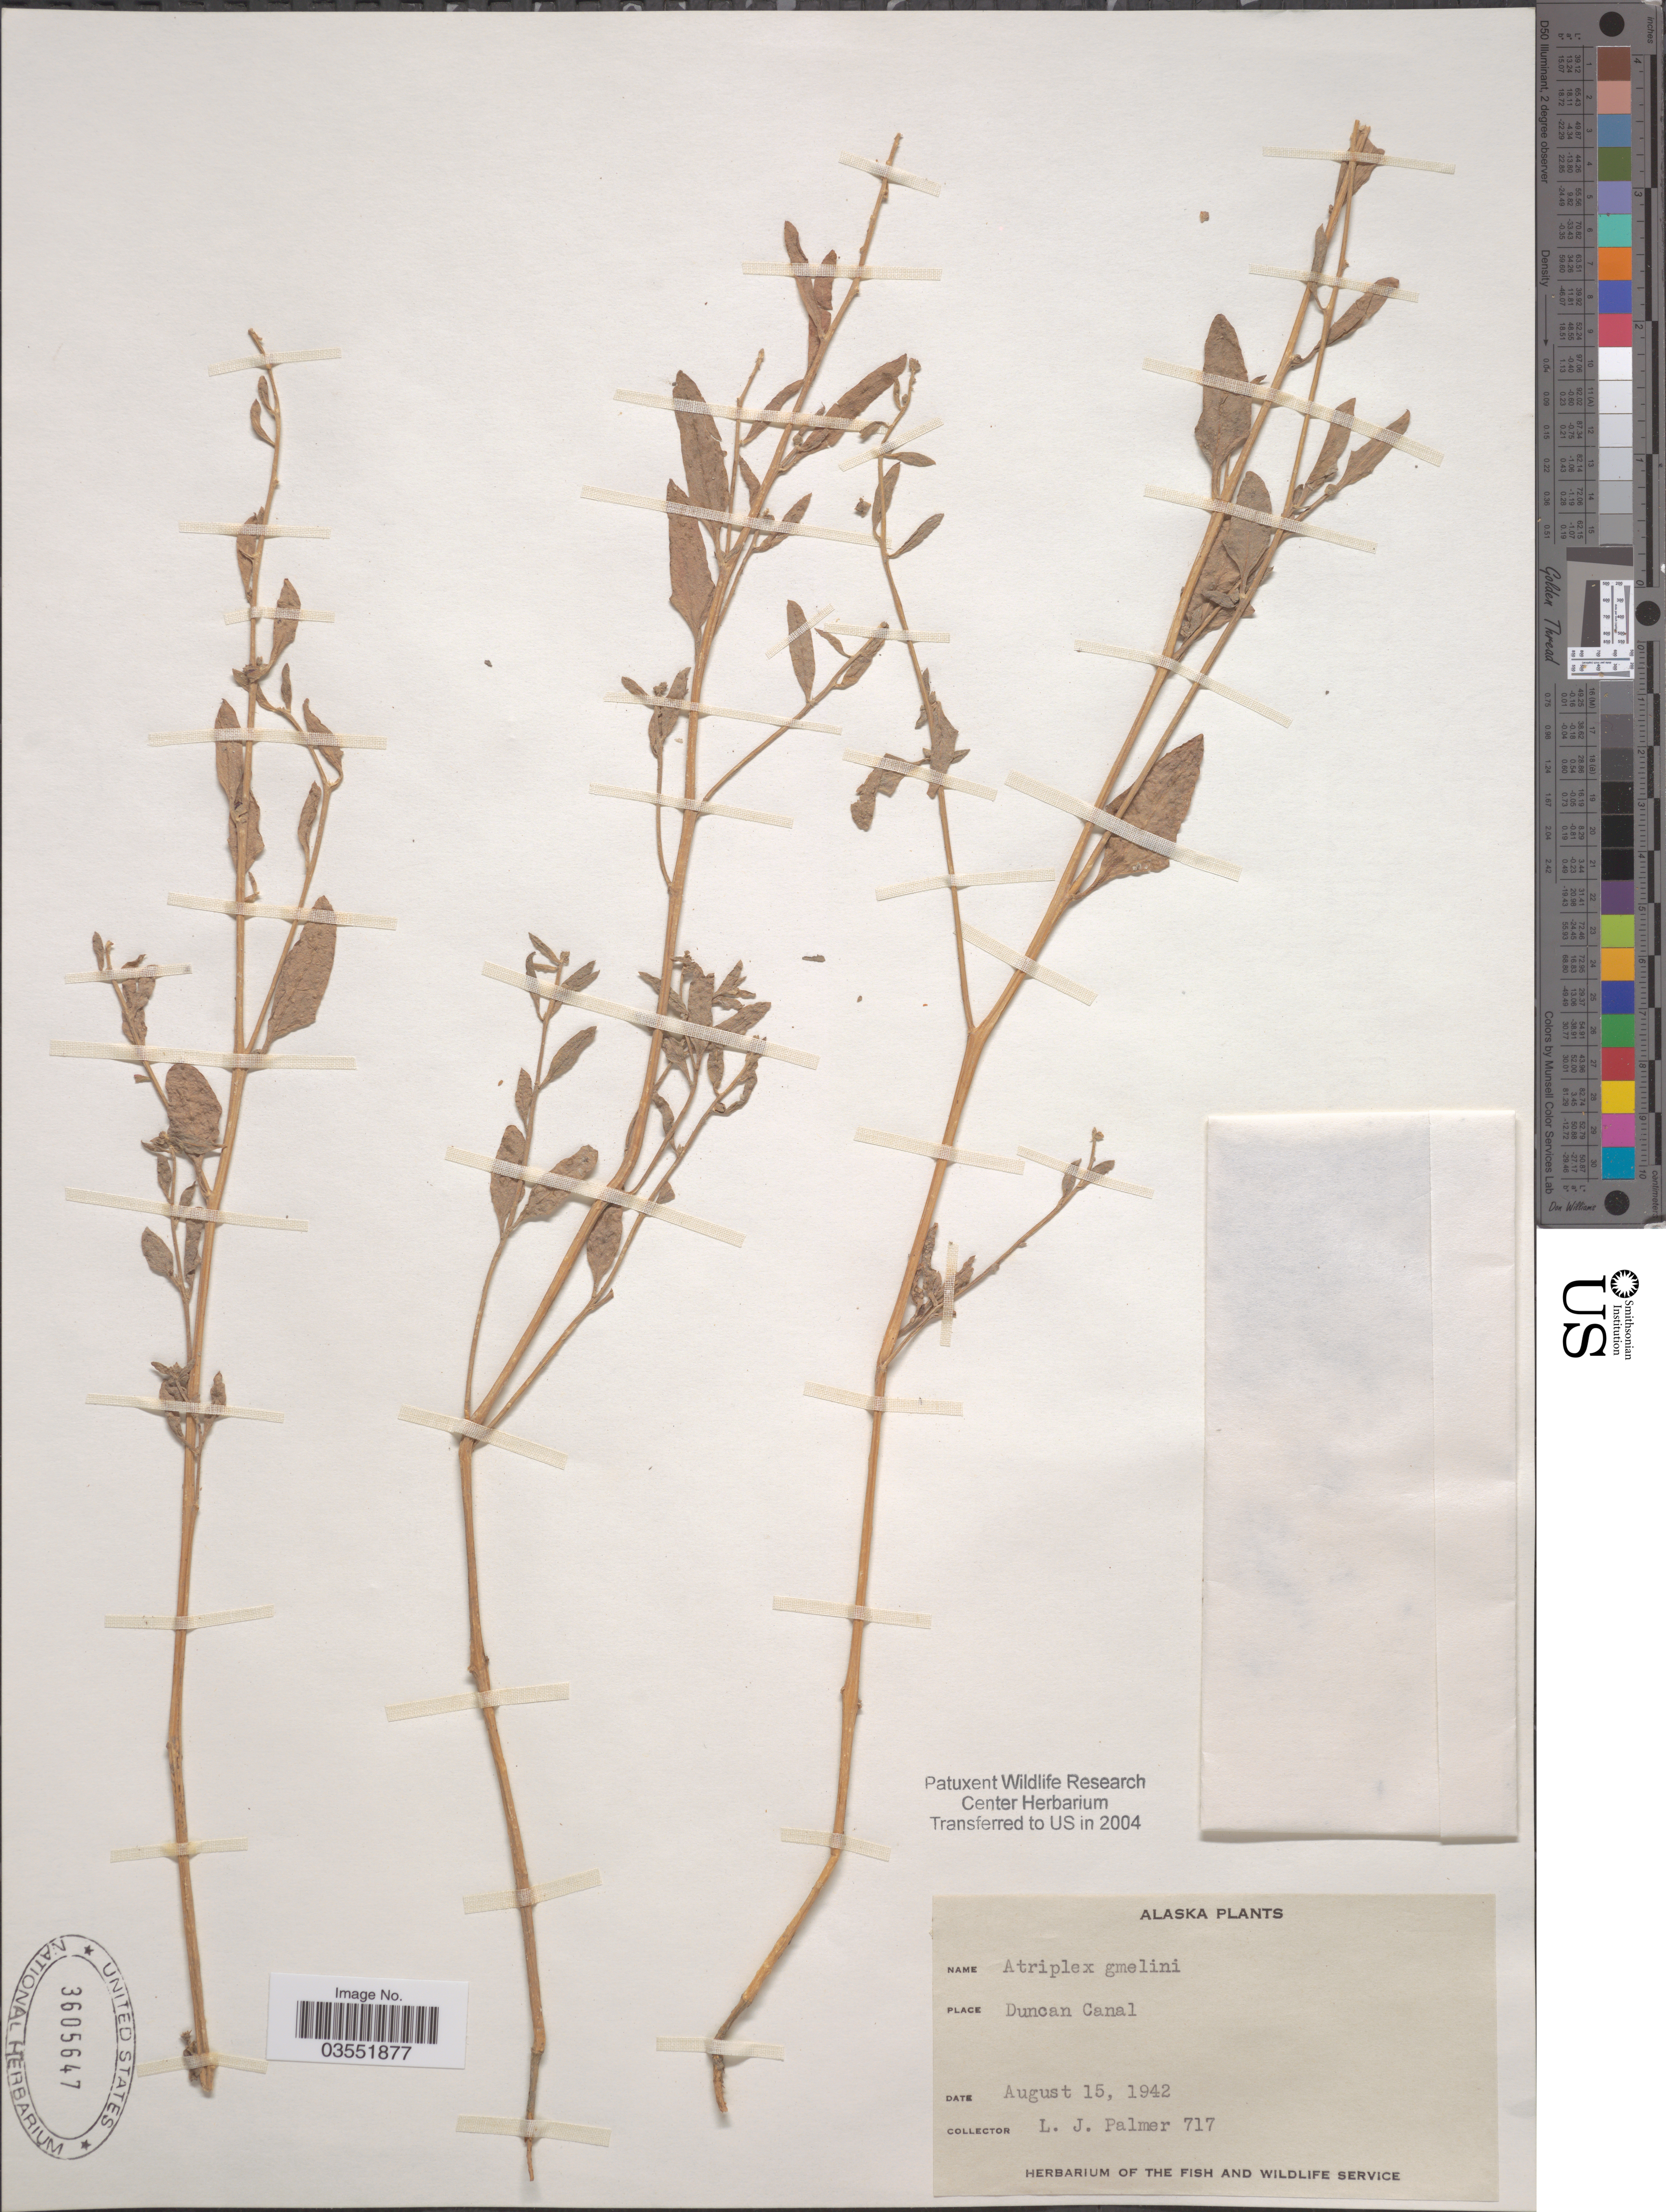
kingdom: Plantae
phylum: Tracheophyta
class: Magnoliopsida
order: Caryophyllales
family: Amaranthaceae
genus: Atriplex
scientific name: Atriplex gmelinii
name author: C.A. Mey. ex Bong.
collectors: L. J. Palmer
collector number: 717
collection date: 1942-08-15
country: United States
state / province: Alaska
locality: Duncan Canal.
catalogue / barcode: US 3605647